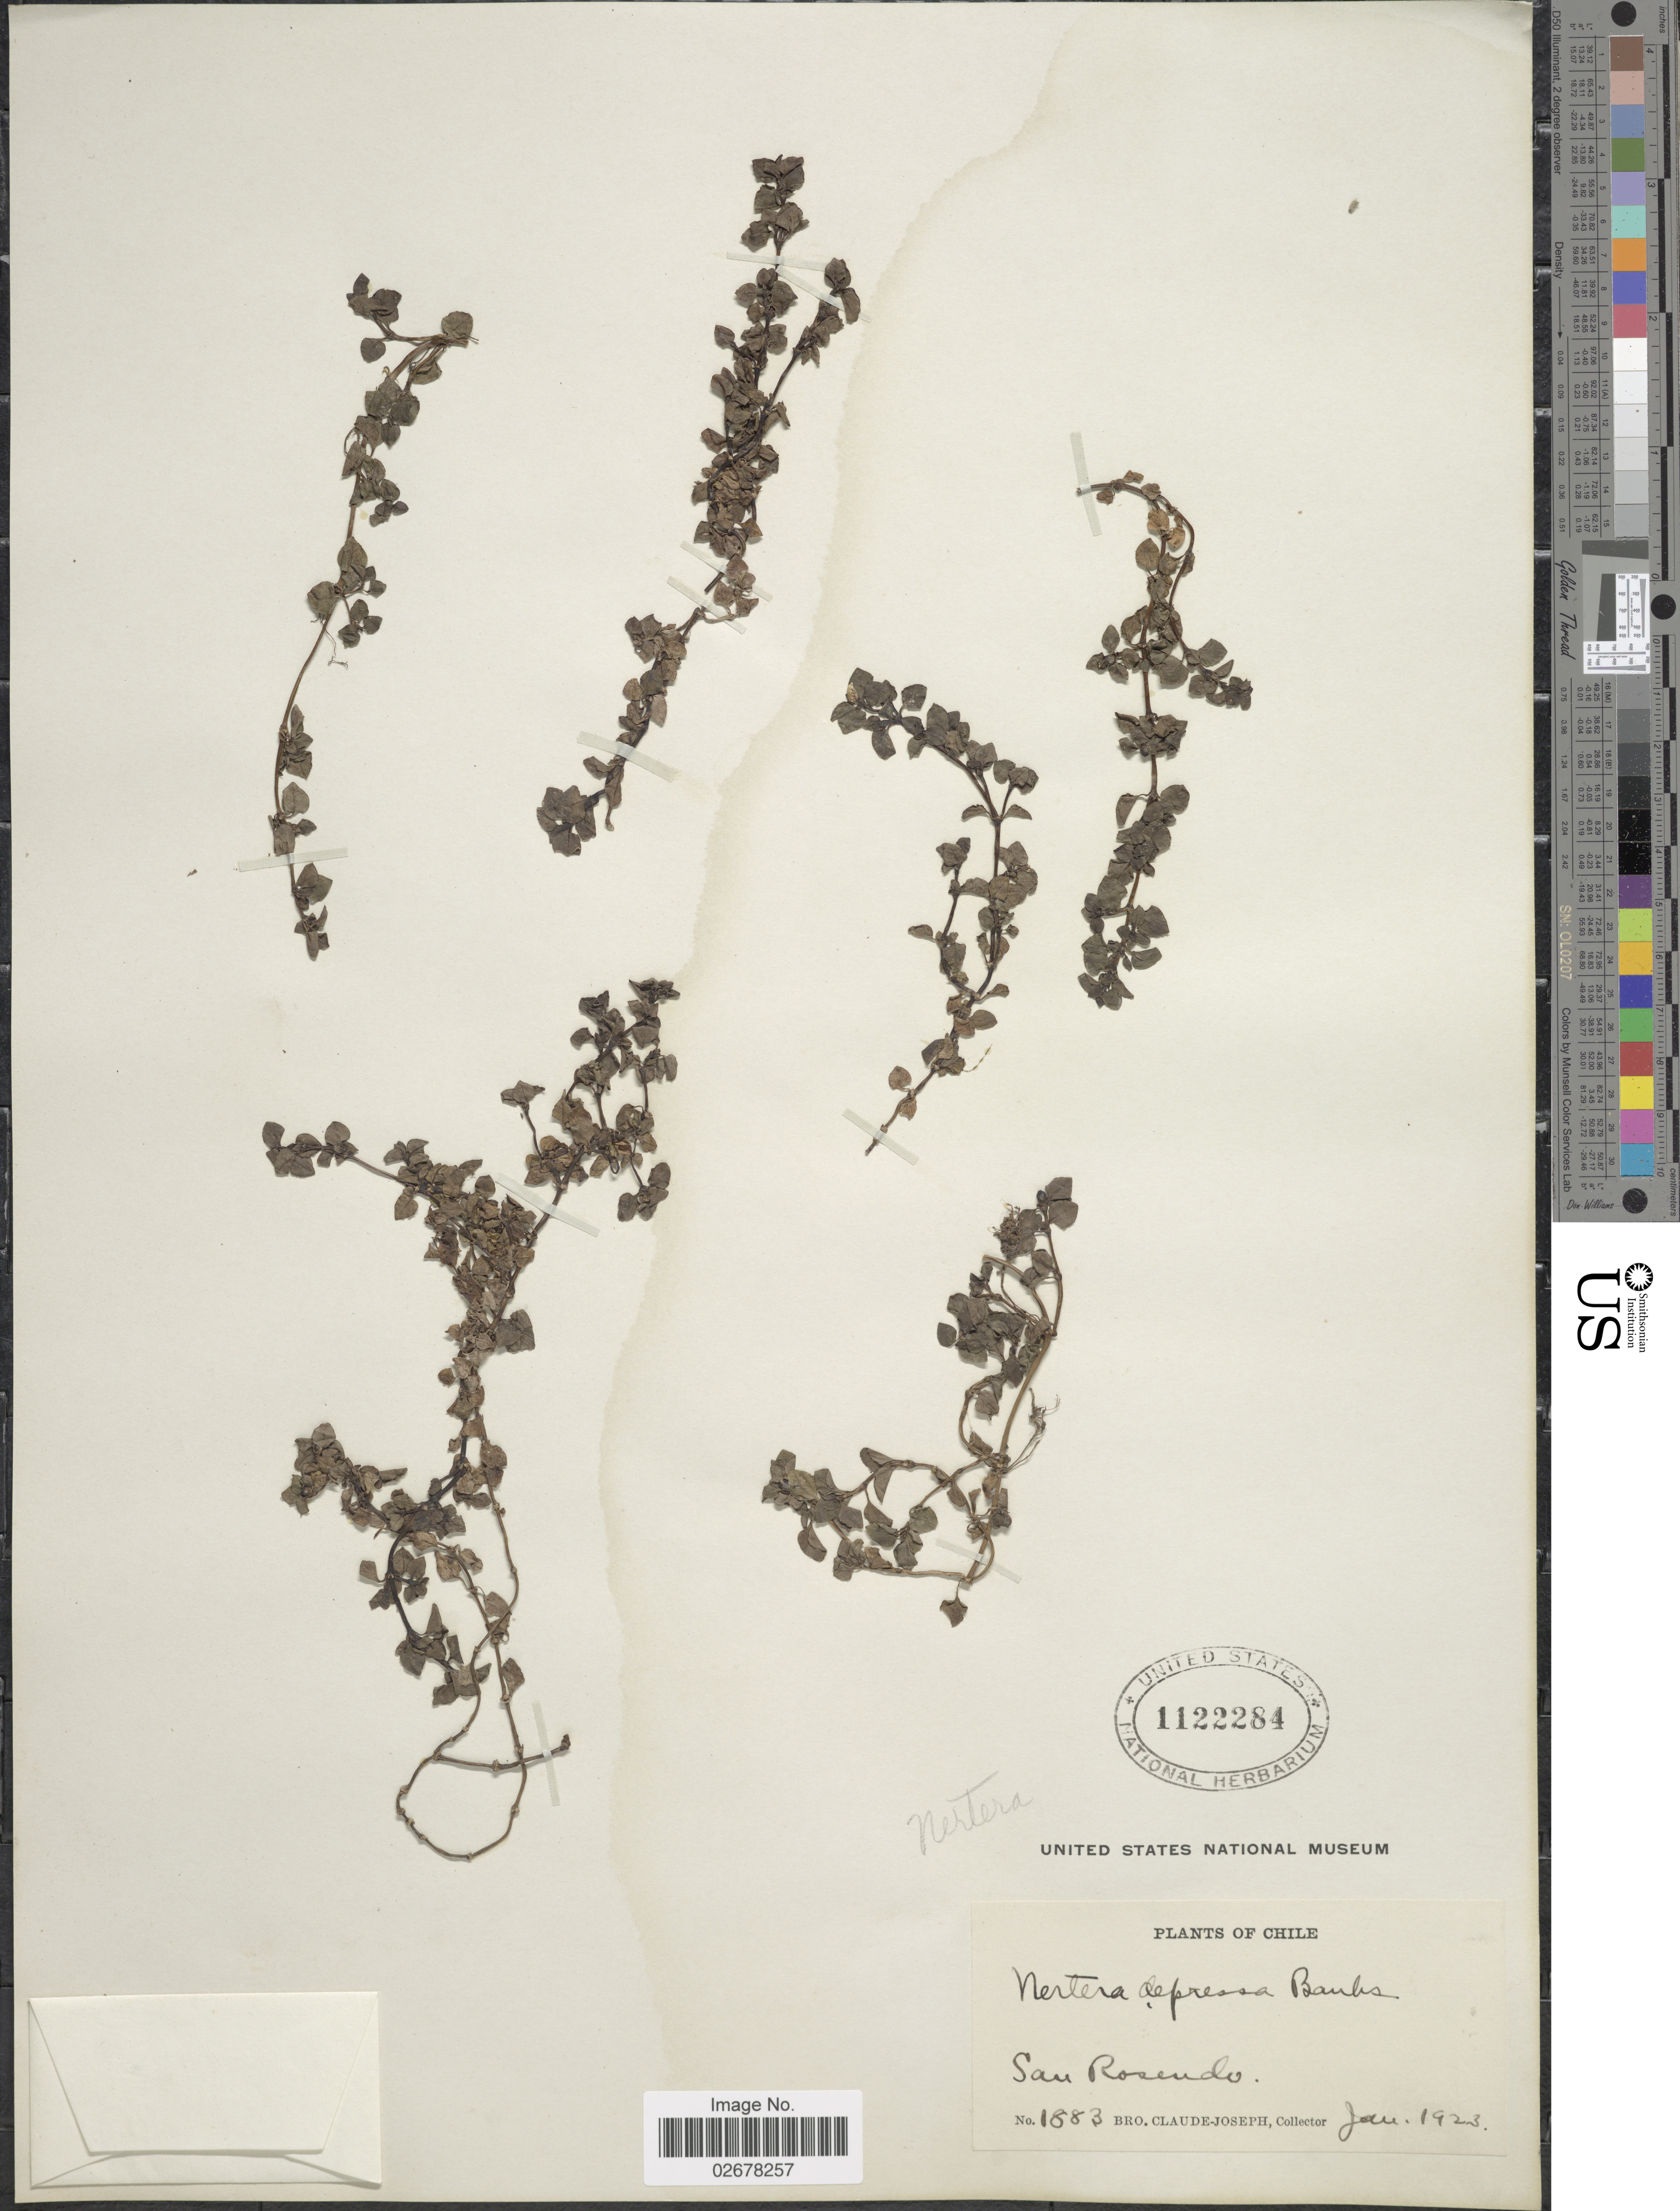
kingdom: Plantae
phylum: Tracheophyta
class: Magnoliopsida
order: Gentianales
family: Rubiaceae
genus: Nertera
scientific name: Nertera depressa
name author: Banks & Sol. ex Gaertn.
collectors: Bro. Claude-Joseph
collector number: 1883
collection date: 1923-01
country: Chile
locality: San Rosendo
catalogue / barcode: US 1122284